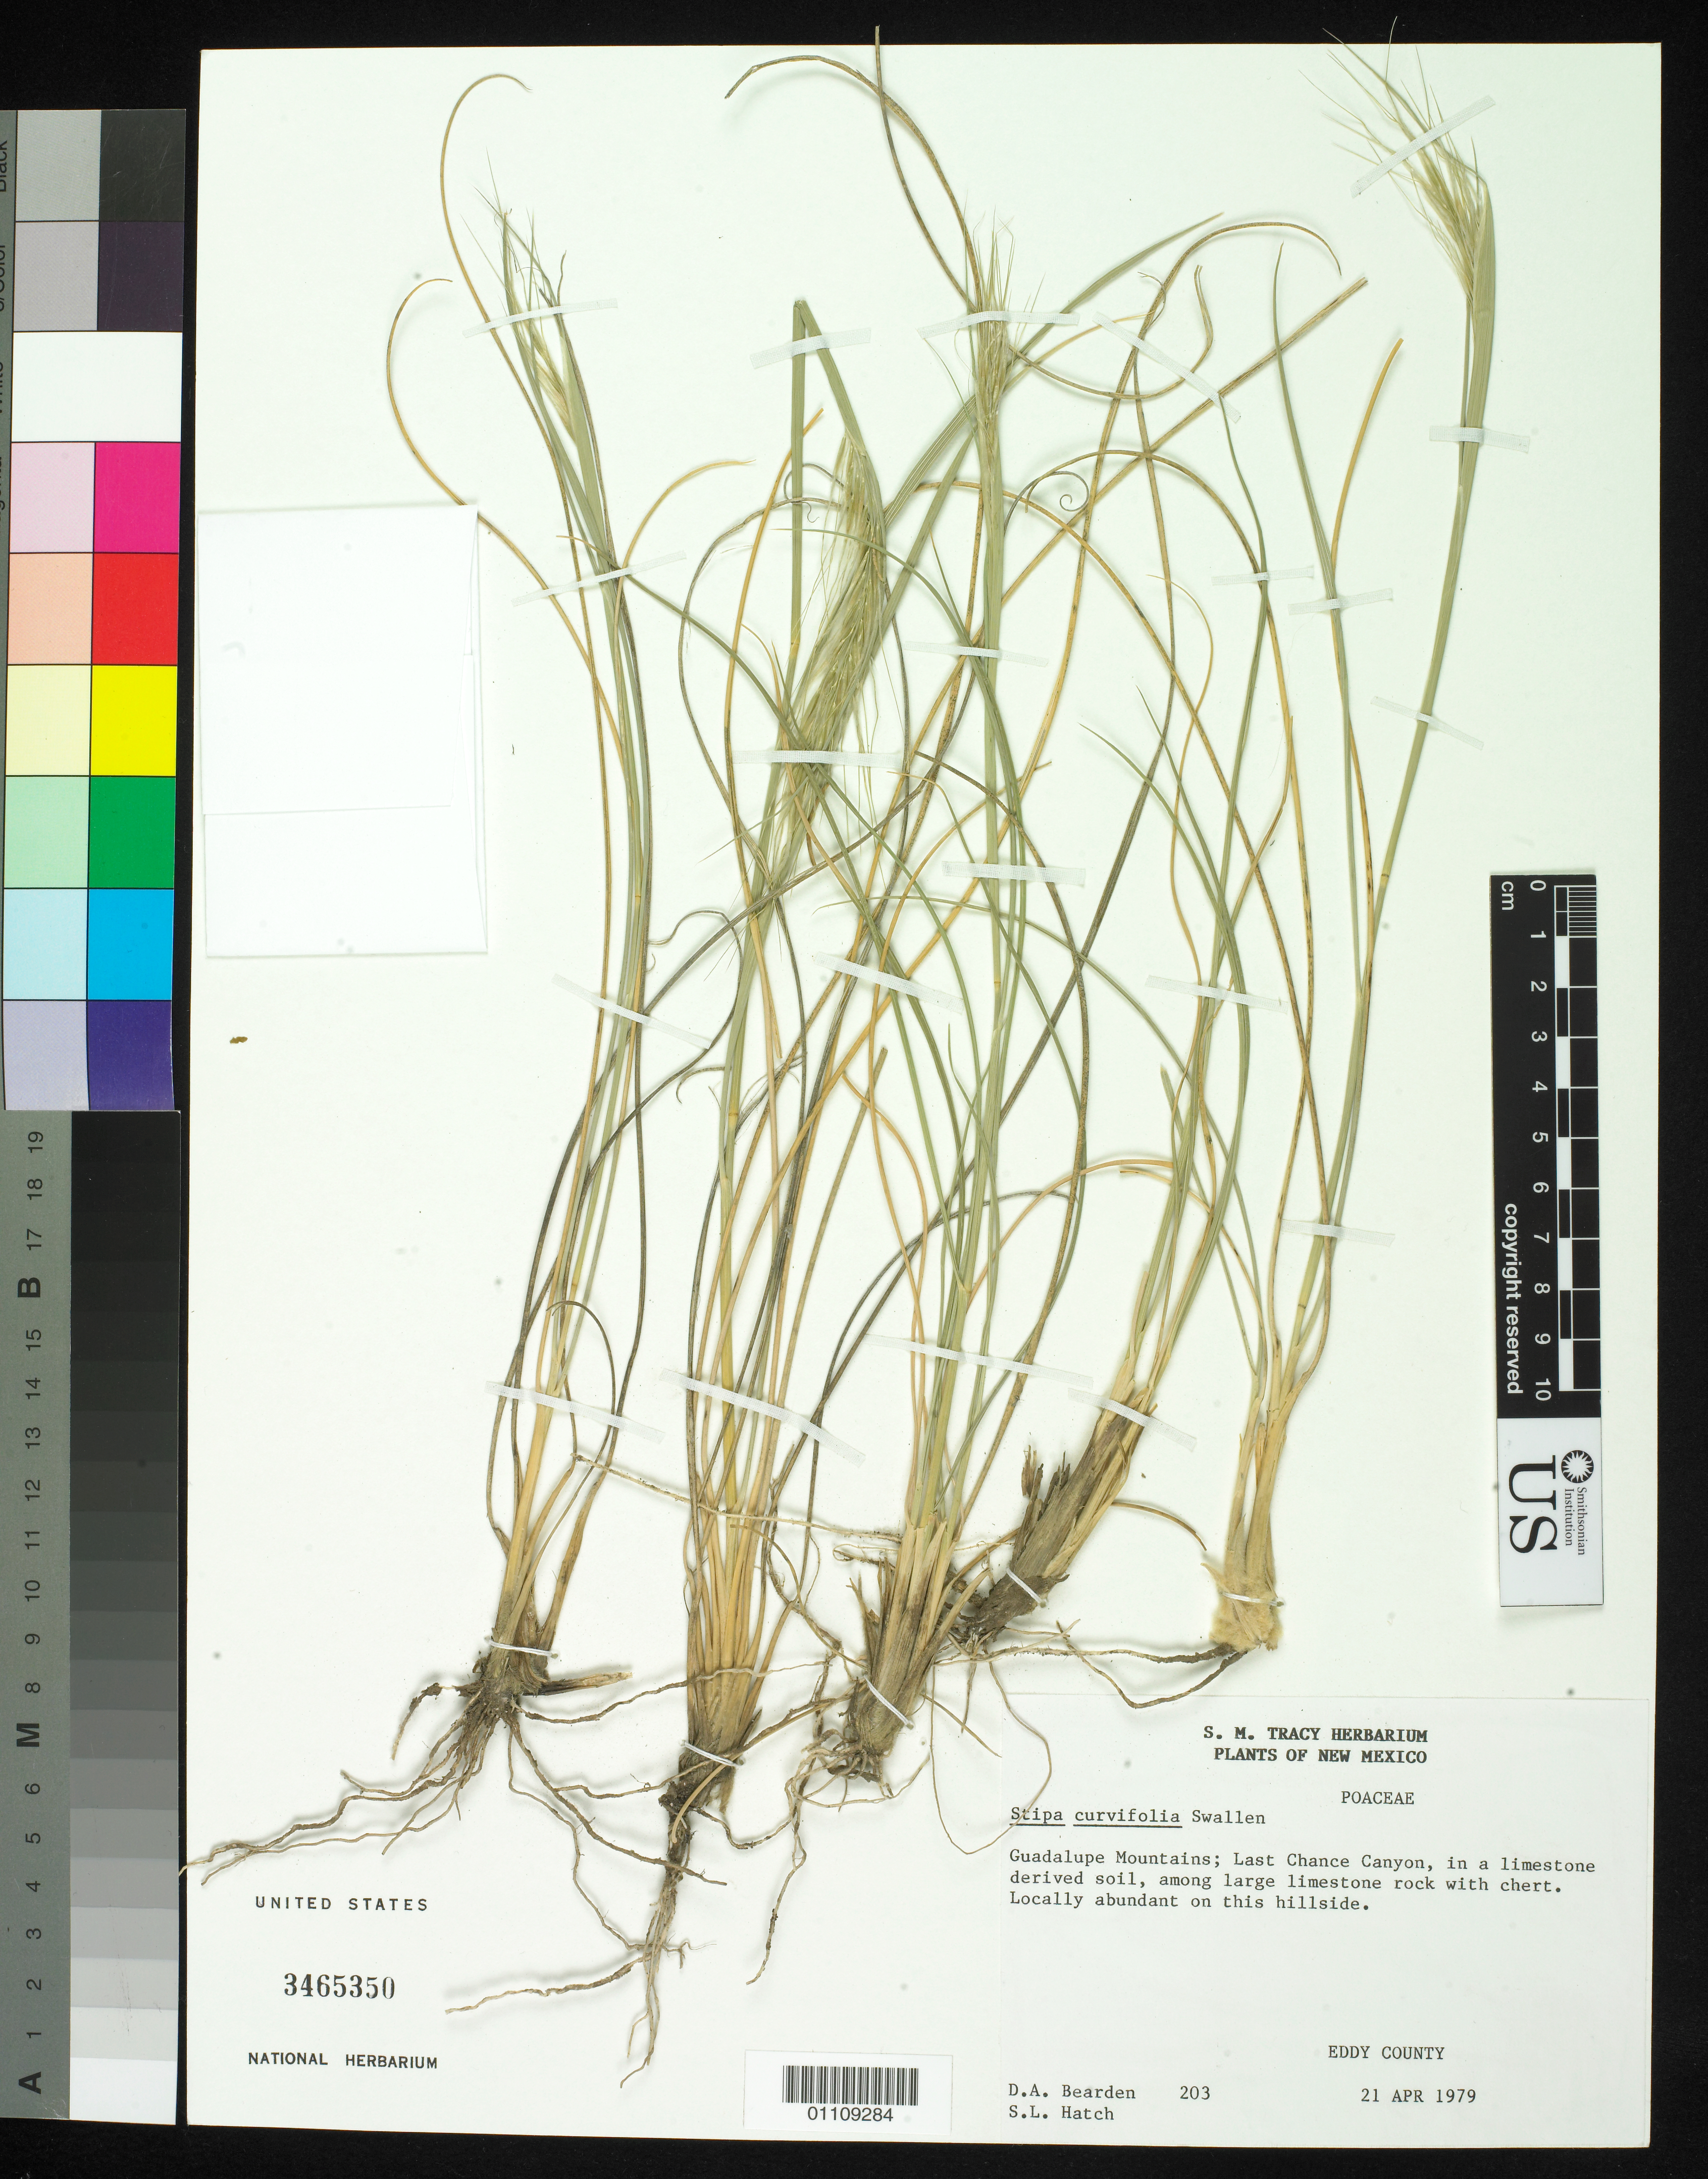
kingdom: Plantae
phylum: Tracheophyta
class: Liliopsida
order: Poales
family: Poaceae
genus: Eriocoma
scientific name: Eriocoma curvifolia ined.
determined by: Poaceae Reorganization Project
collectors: D. Bearden & S. L. Hatch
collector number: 203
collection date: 1979-04-21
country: United States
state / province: New Mexico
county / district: Eddy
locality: Guadalupe Mountains; Last Chance Canyon, in a limestone derived soil, among large limestone rock with chert.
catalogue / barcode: US 3465350